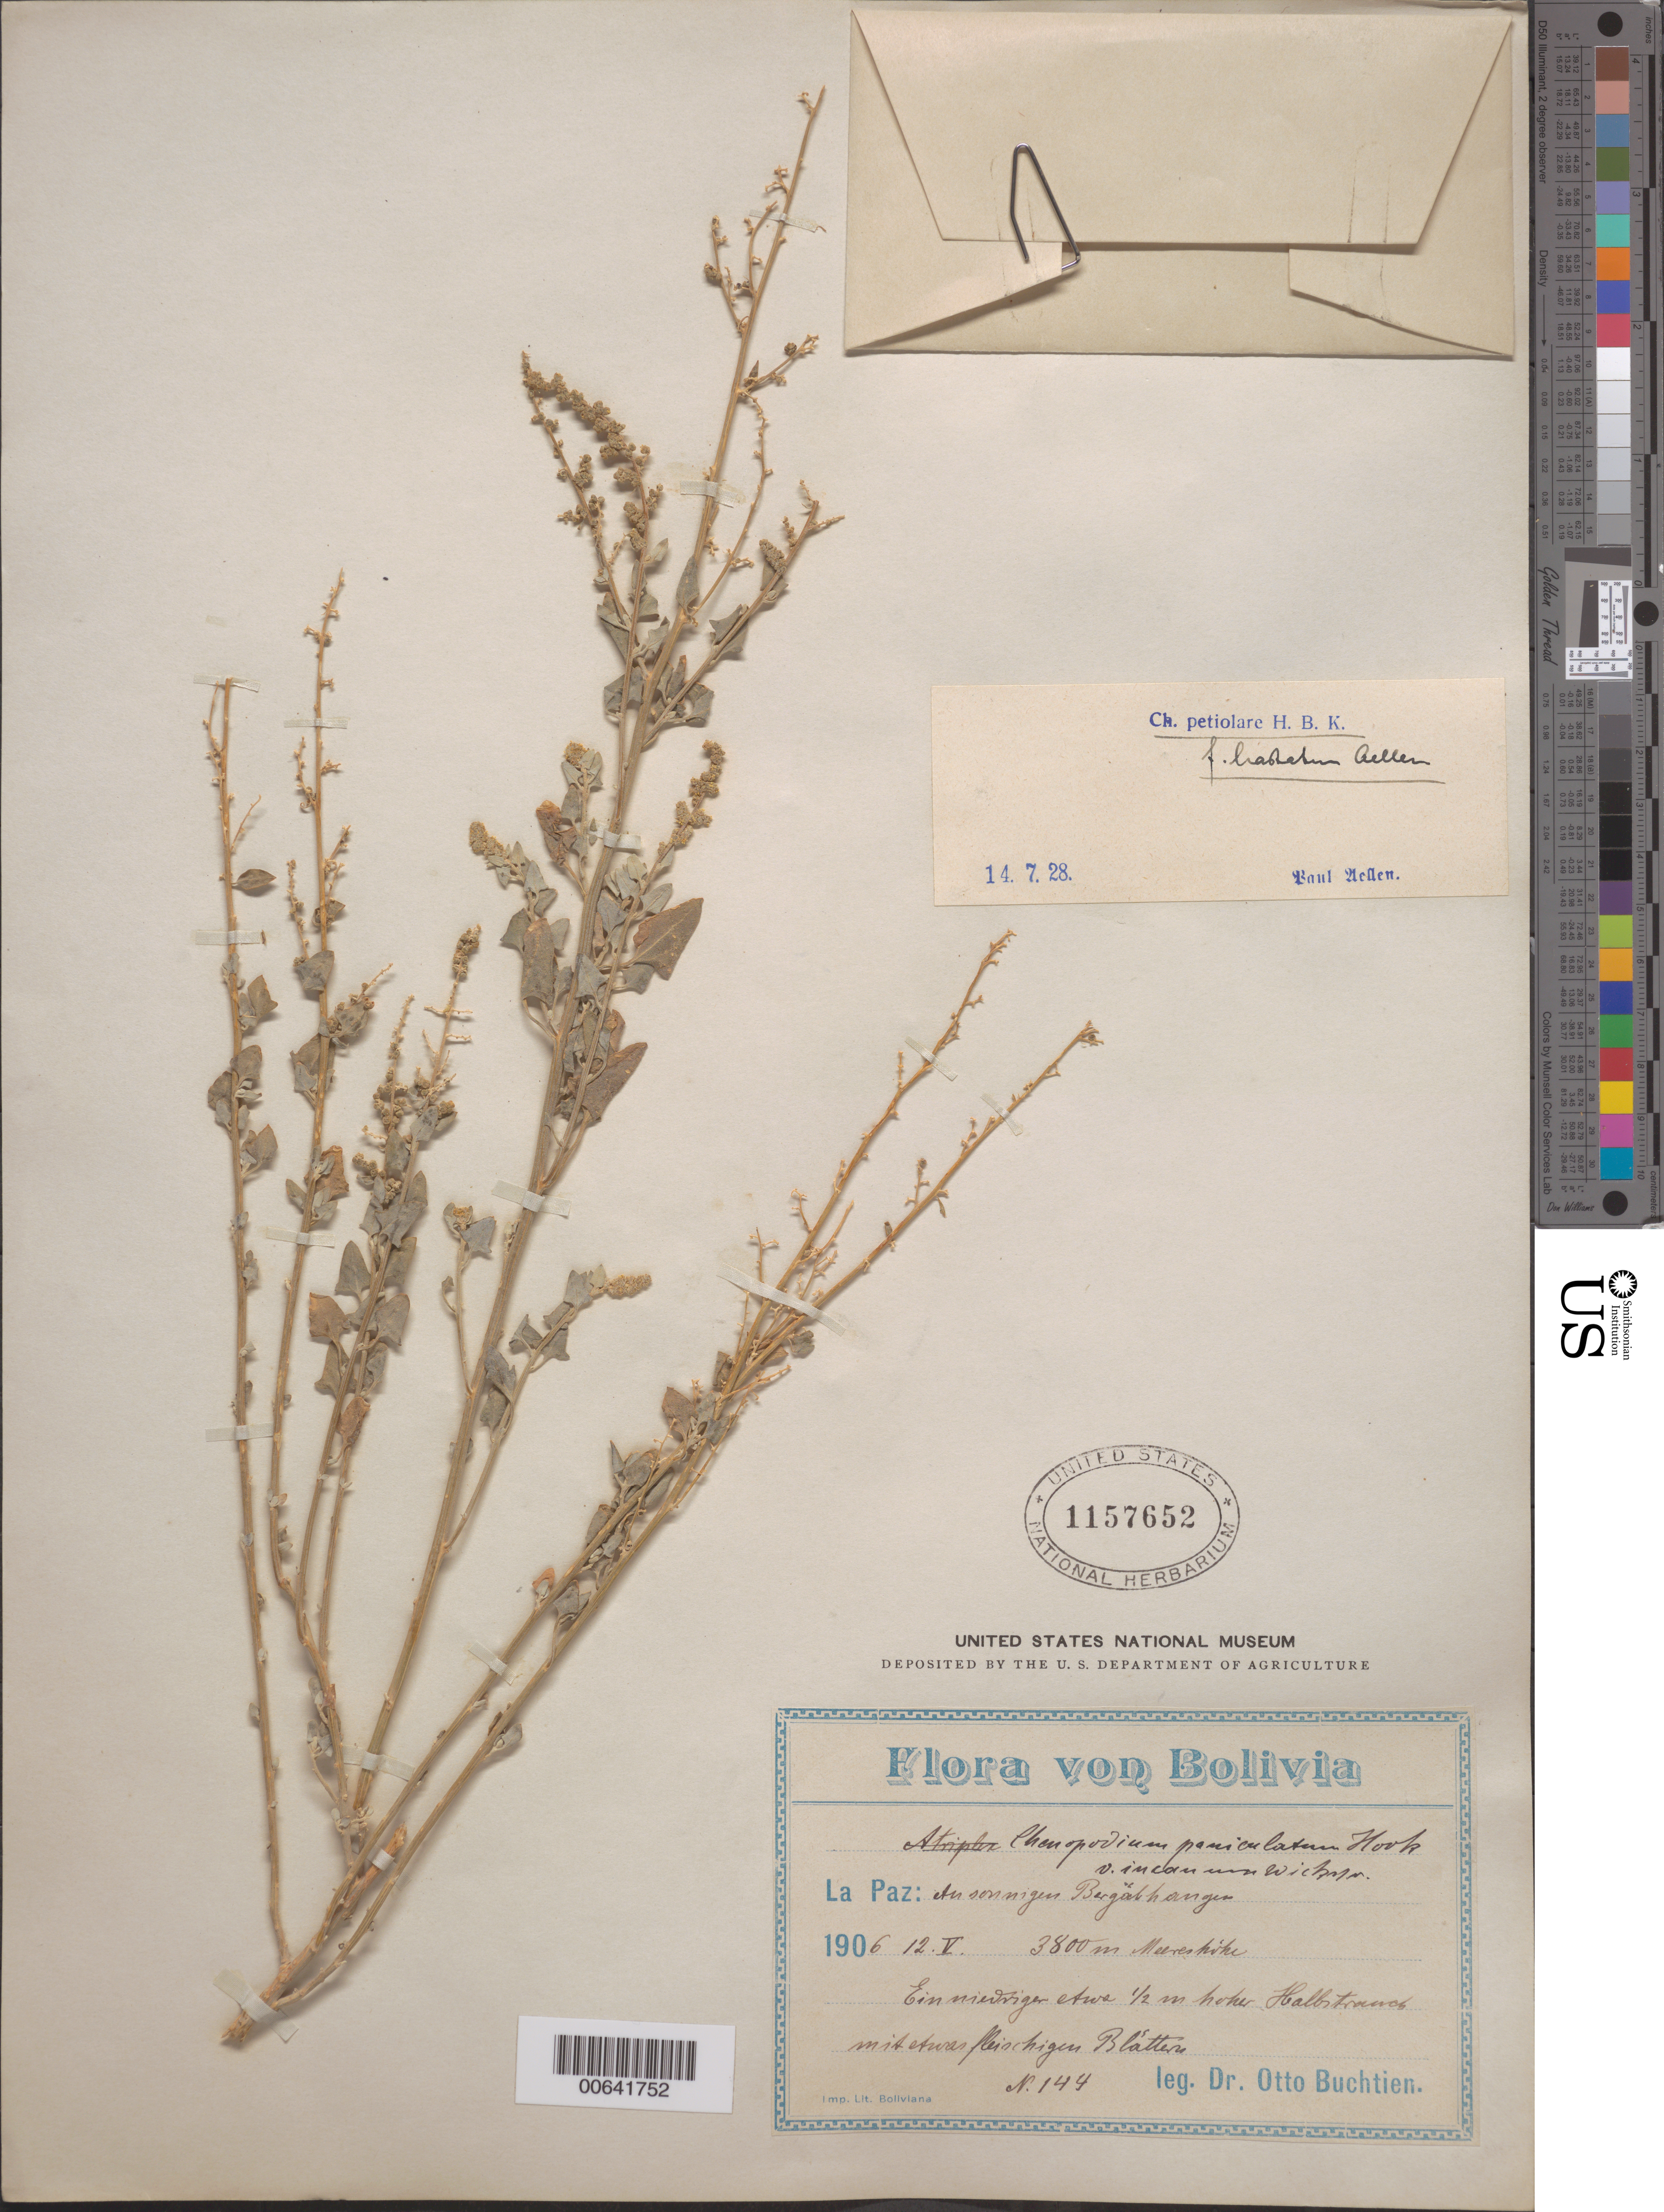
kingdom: Plantae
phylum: Tracheophyta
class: Magnoliopsida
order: Caryophyllales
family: Amaranthaceae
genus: Chenopodium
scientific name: Chenopodium petiolare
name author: Kunth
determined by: Aellen, P.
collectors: O. Buchtien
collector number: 144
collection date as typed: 05 Dec 1906 or 12 May 1906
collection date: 1906-05-12 or 1906-12-05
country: Bolivia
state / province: La Paz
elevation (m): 3800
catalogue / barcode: US 1157652